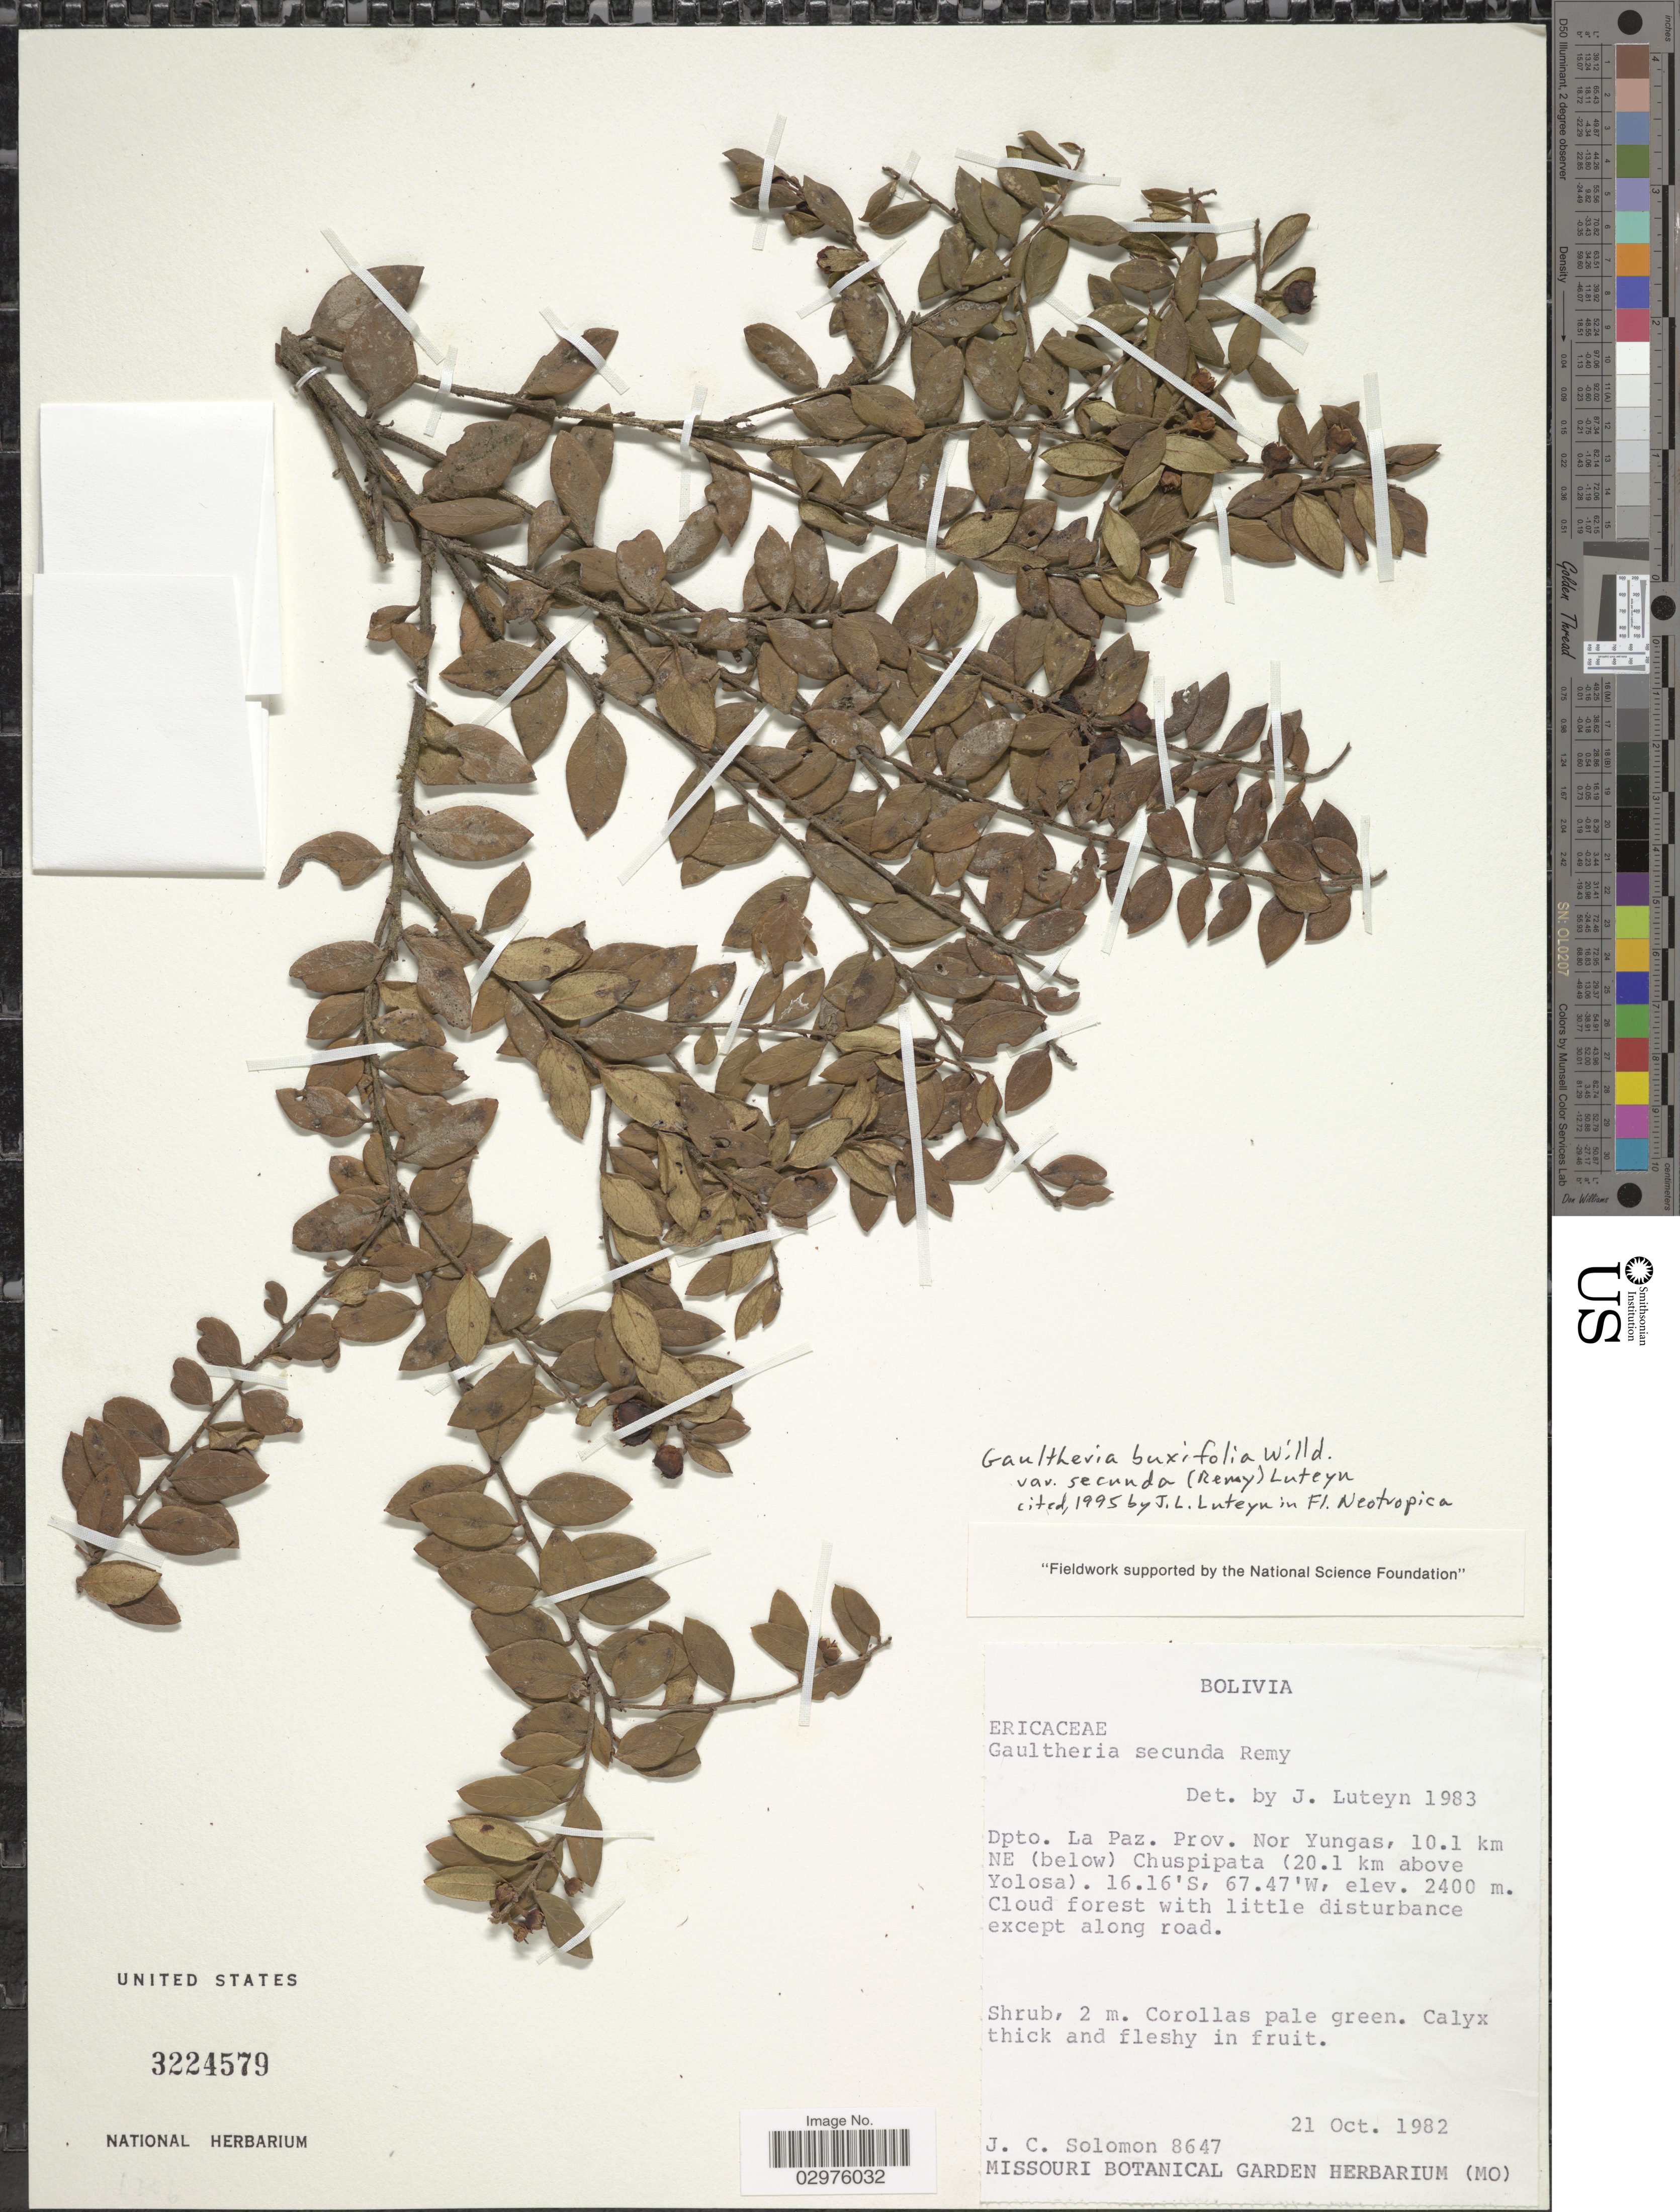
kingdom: Plantae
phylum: Tracheophyta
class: Magnoliopsida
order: Ericales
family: Ericaceae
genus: Gaultheria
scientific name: Gaultheria buxifolia var. secunda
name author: (J. Rémy) Luteyn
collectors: J. C. Solomon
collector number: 8647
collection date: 1982-10-21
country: Bolivia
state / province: La Paz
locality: Dpto. La Paz. Prov. Nor Yungas, 10.1 km NE (below) Chuspiata (20.1 km above Yolosa).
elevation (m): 2400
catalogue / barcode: US 3224579